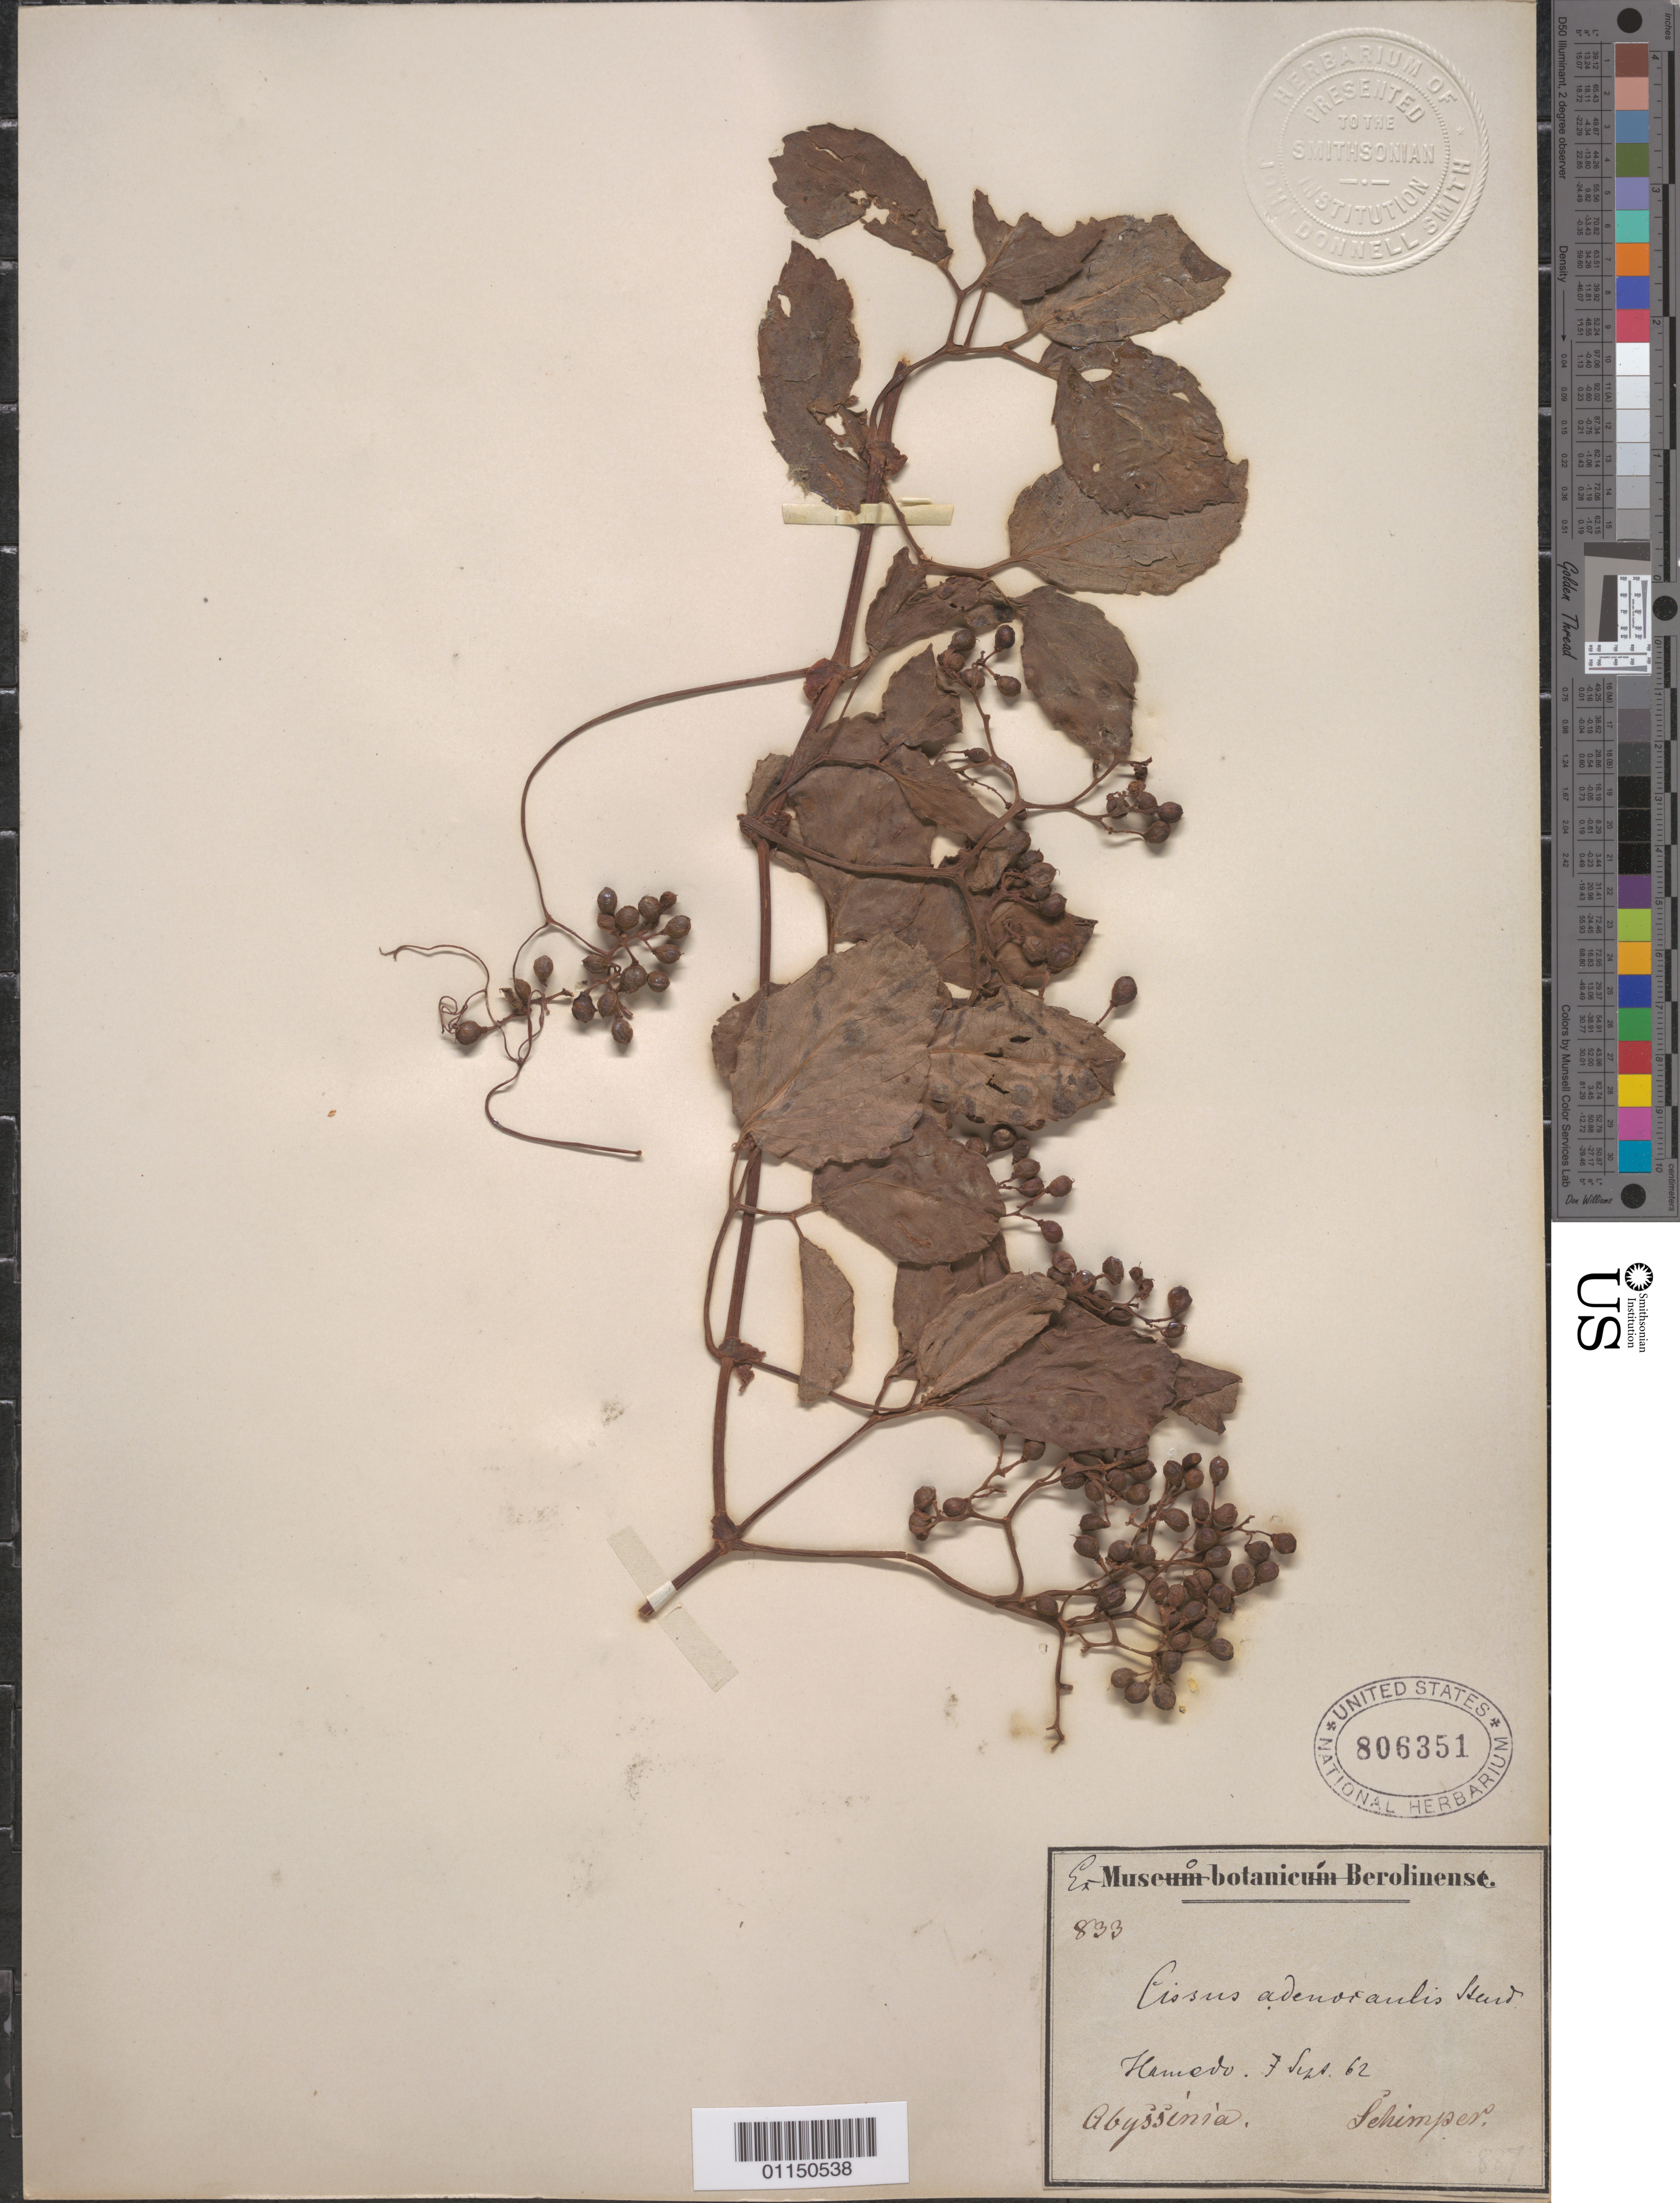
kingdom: Plantae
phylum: Tracheophyta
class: Magnoliopsida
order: Vitales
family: Vitaceae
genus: Cyphostemma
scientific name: Cyphostemma adenocaule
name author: (Steud. ex A. Rich.) Desc. ex Wild & R.B. Drumm.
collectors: -. Schimper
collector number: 833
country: Ethiopia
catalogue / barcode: US 806351